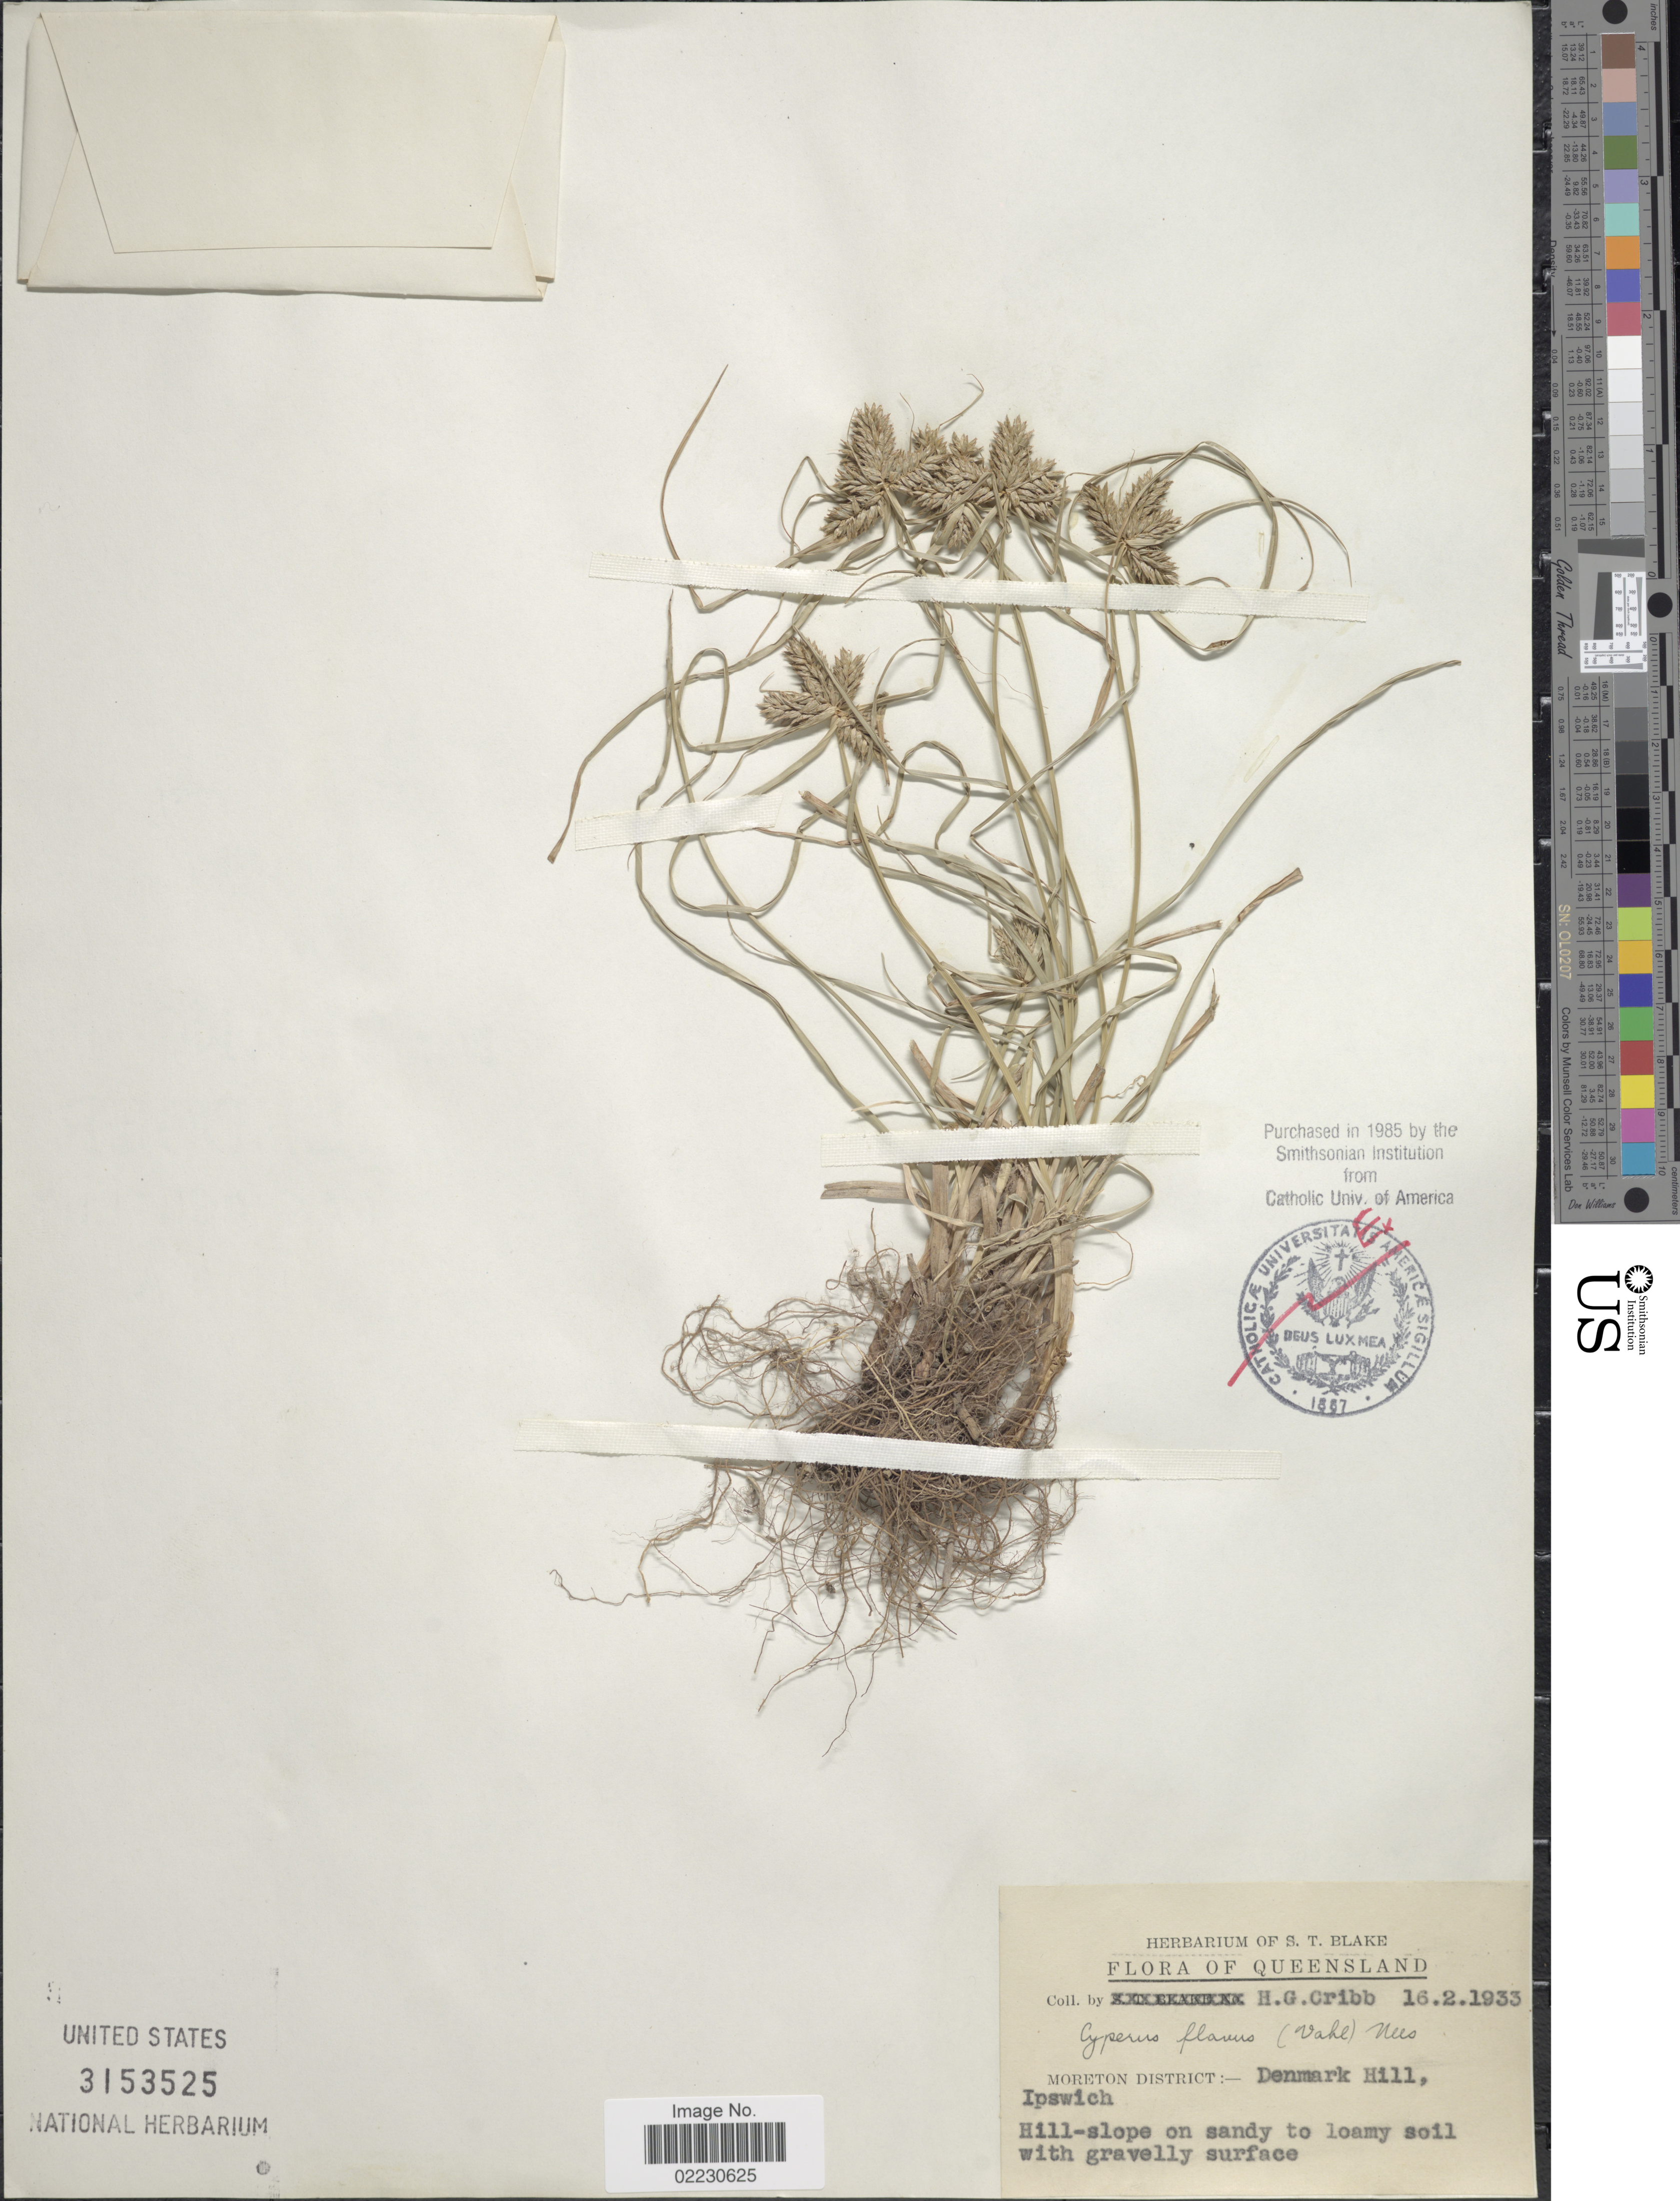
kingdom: Plantae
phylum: Tracheophyta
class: Liliopsida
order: Poales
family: Cyperaceae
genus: Cyperus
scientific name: Cyperus aggregatus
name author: (Willd.) Endl.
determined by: Strong, Mark T., (BOT), Smithsonian Institution - National Museum of Natural History (UNITED STATES)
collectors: H. Cribb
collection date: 1933-02-16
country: Australia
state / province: Queensland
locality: Moreton District: - Denmark Hill, Ipswich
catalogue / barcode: US 3153525